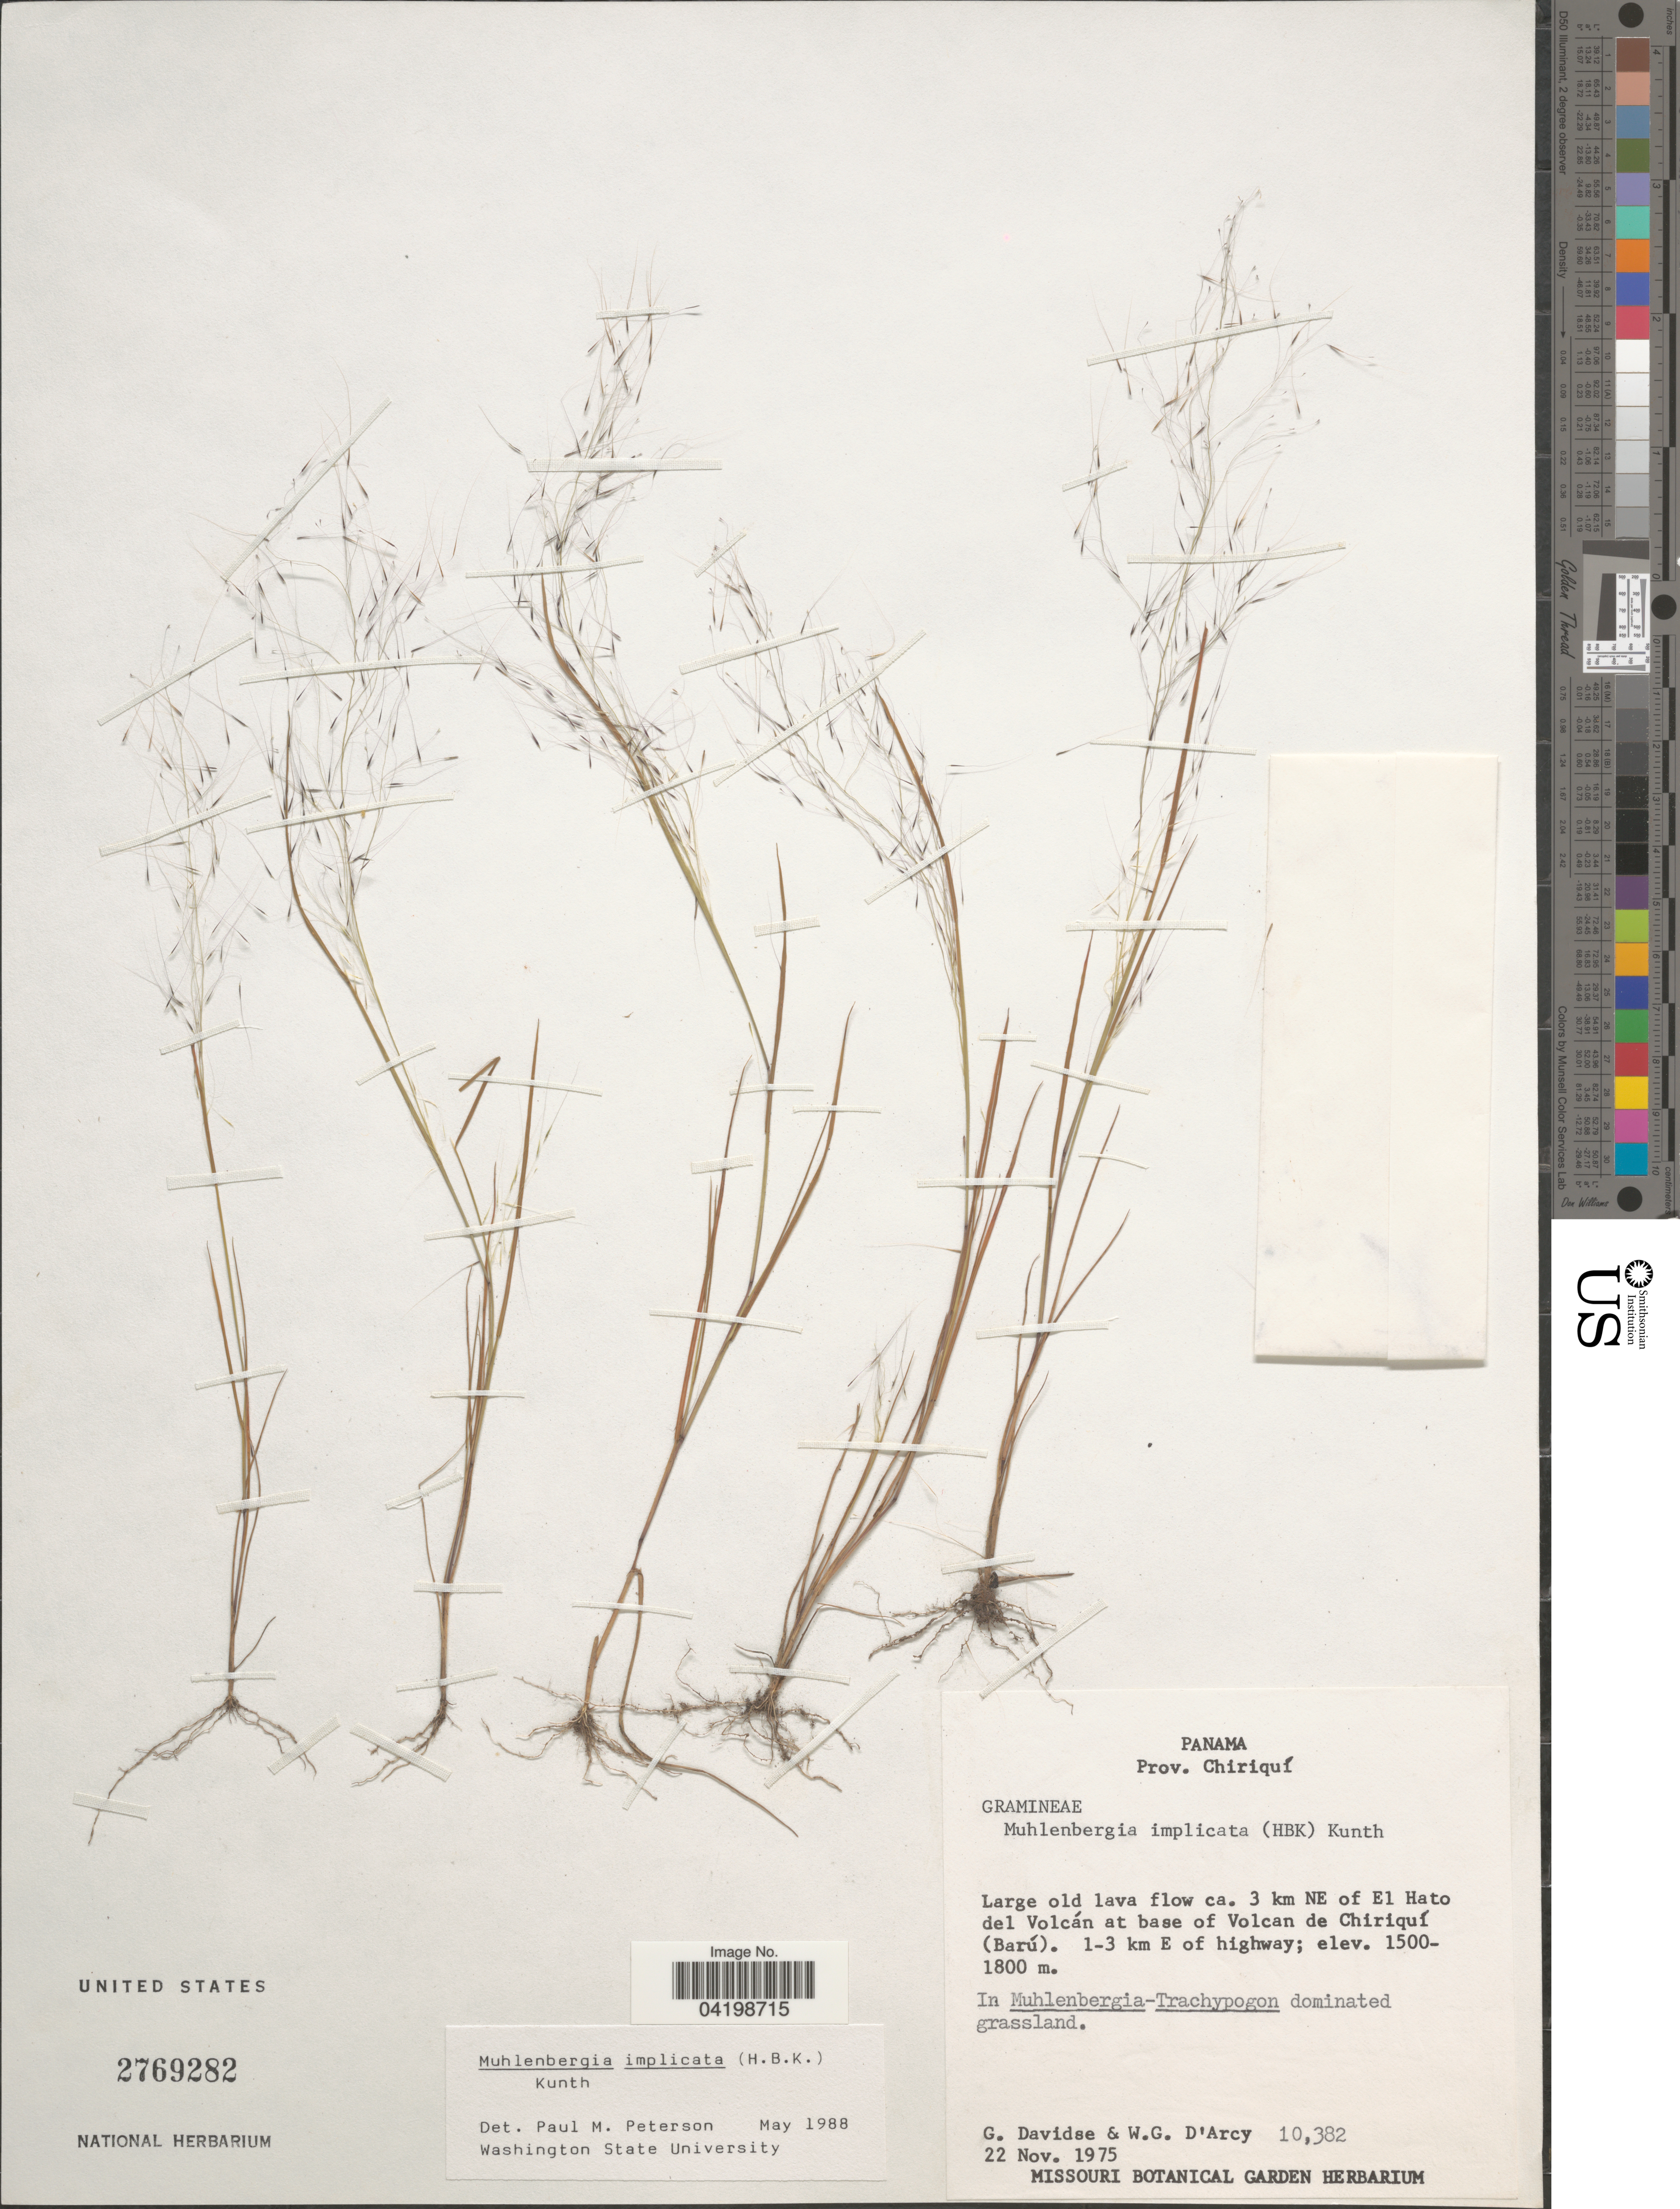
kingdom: Plantae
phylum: Tracheophyta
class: Liliopsida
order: Poales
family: Poaceae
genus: Muhlenbergia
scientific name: Muhlenbergia implicata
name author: (Kunth) Trin.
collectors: G. Davidse & W. G. D'Arcy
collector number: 10382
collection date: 1975-11-22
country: Panama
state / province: Chiriqui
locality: Large old lava flow ca. 3 km NE of El Hato del Volcán at base of Volcan de Chiriquií (Barú). 1-3 km E of highway. In Muhlenbergia-Trachypogon dominated grassland.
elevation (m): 1500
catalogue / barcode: US 2769282